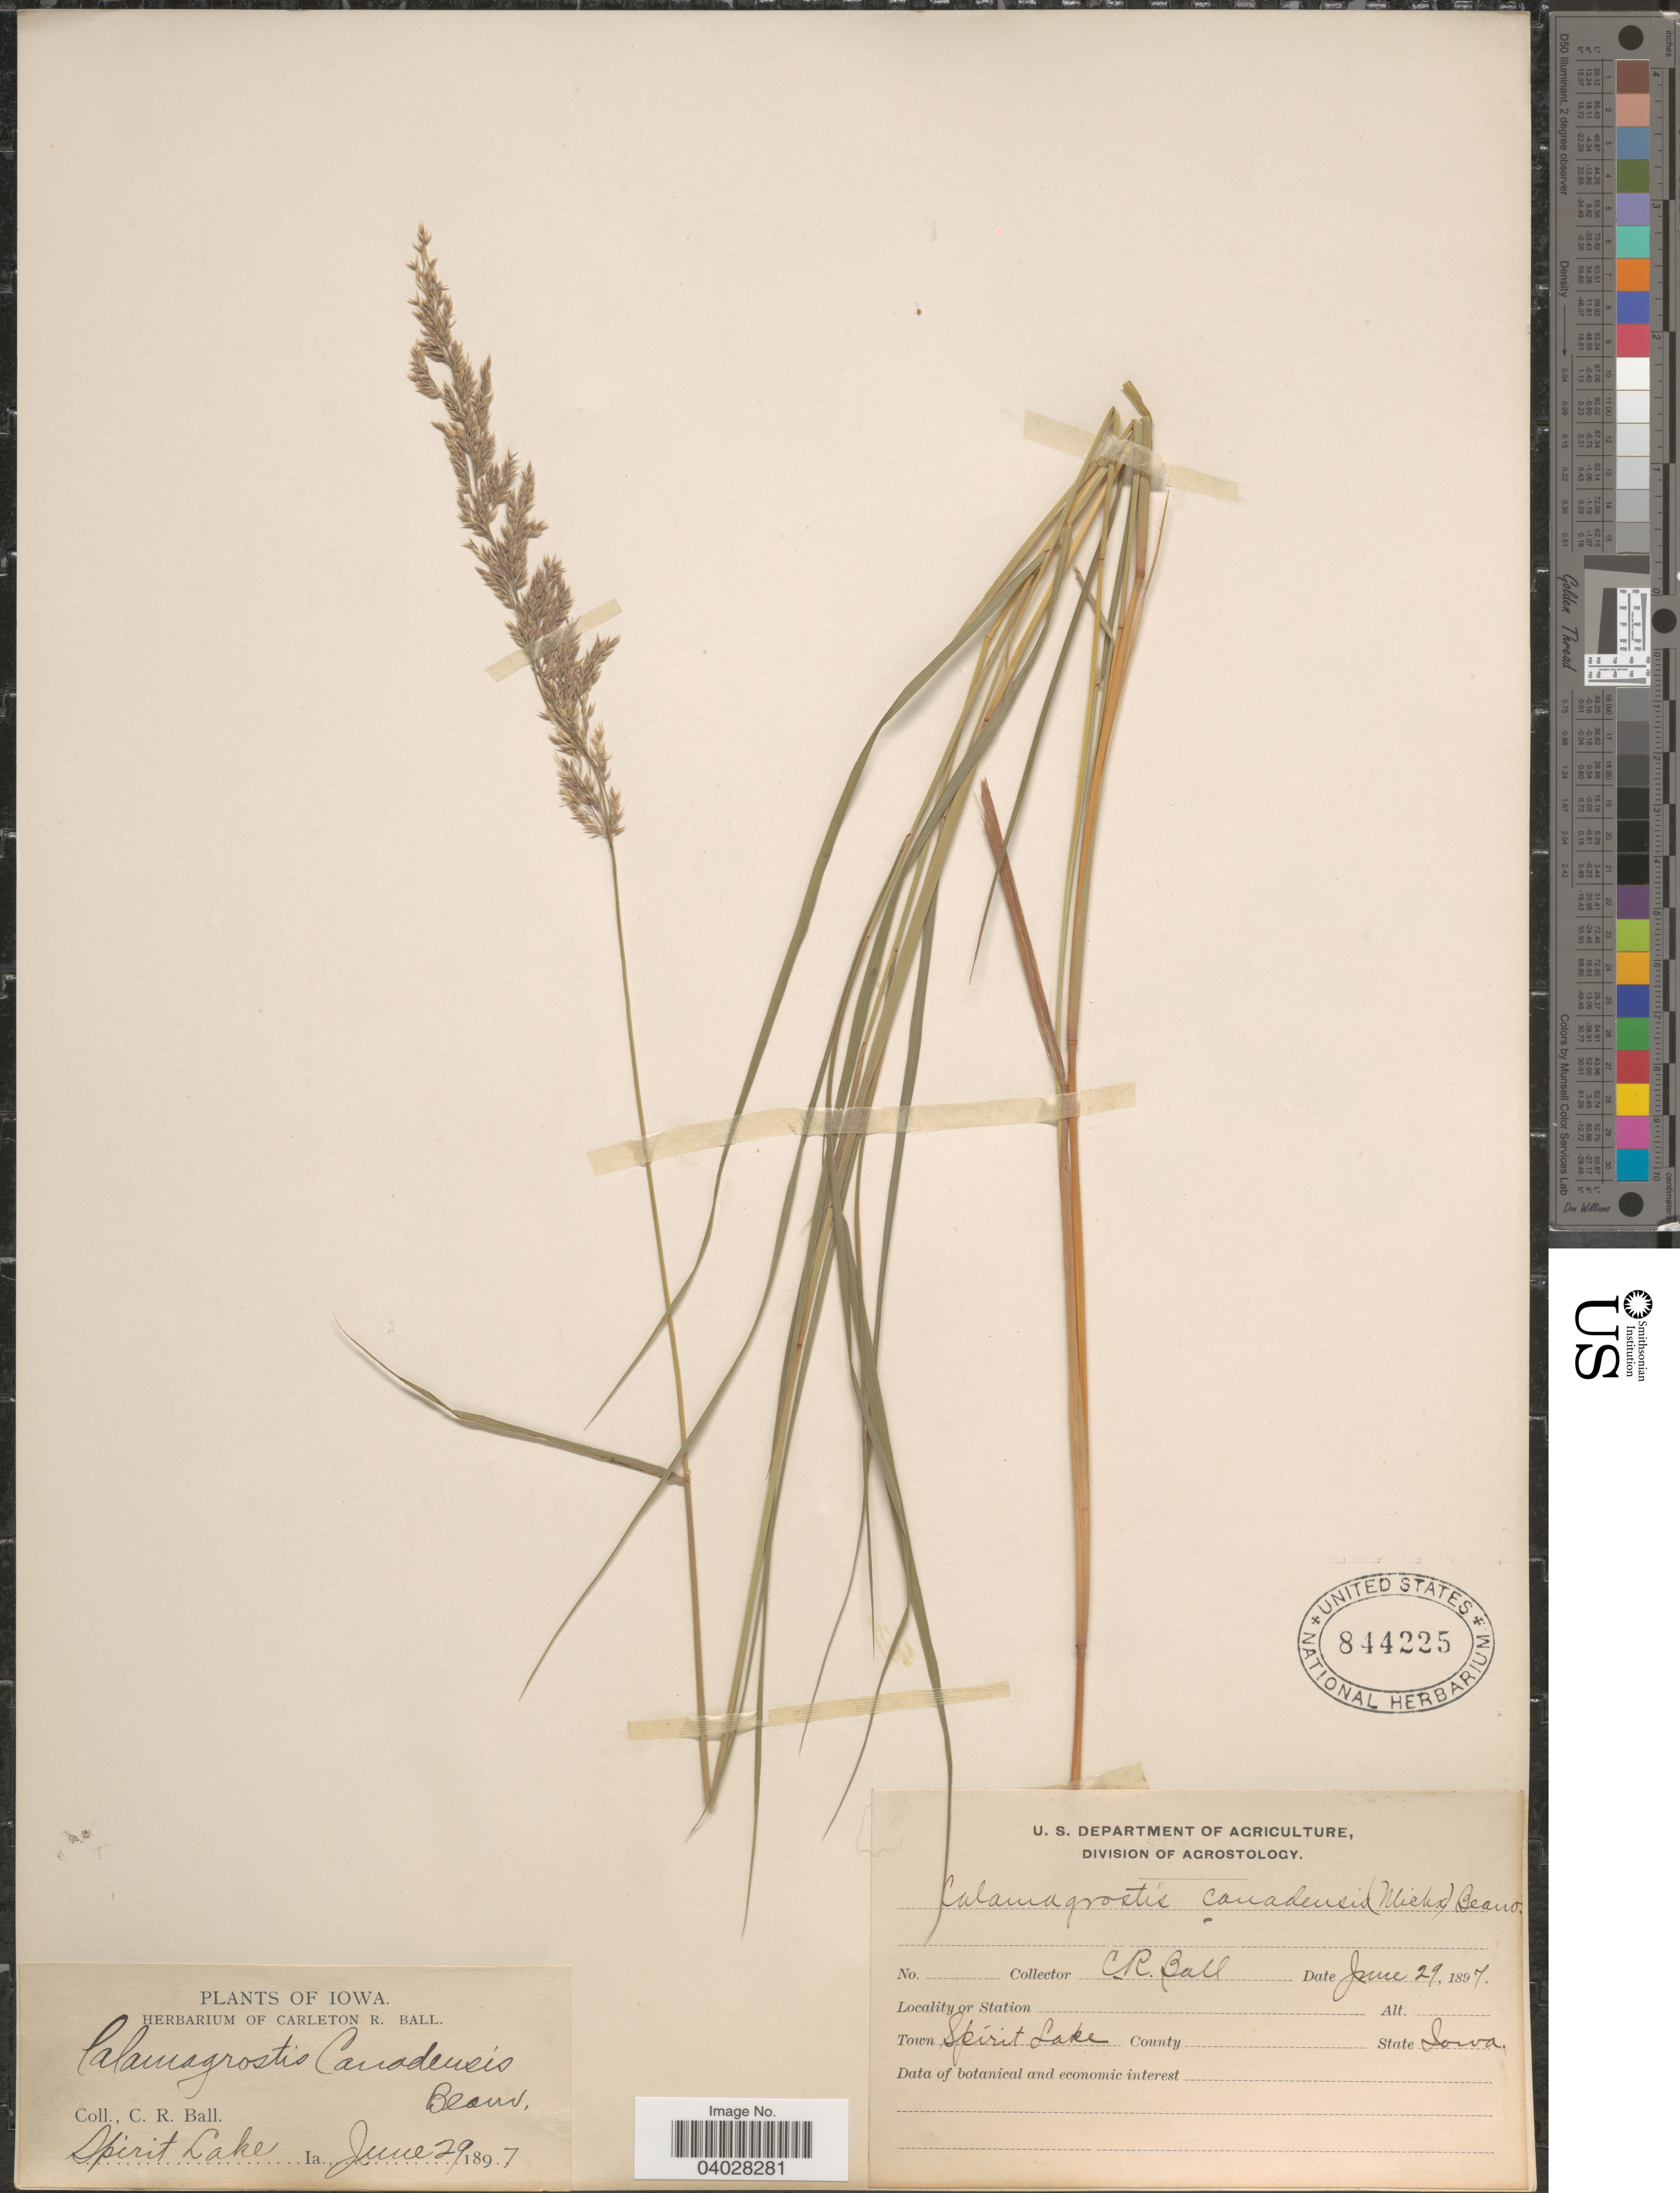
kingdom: Plantae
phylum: Tracheophyta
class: Liliopsida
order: Poales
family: Poaceae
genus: Calamagrostis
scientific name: Calamagrostis canadensis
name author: (Michx.) P. Beauv.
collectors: C. R. Ball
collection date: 1897-06-29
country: United States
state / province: Iowa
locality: Spirit Lake. Town Spirit Lake.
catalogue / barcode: US 844225